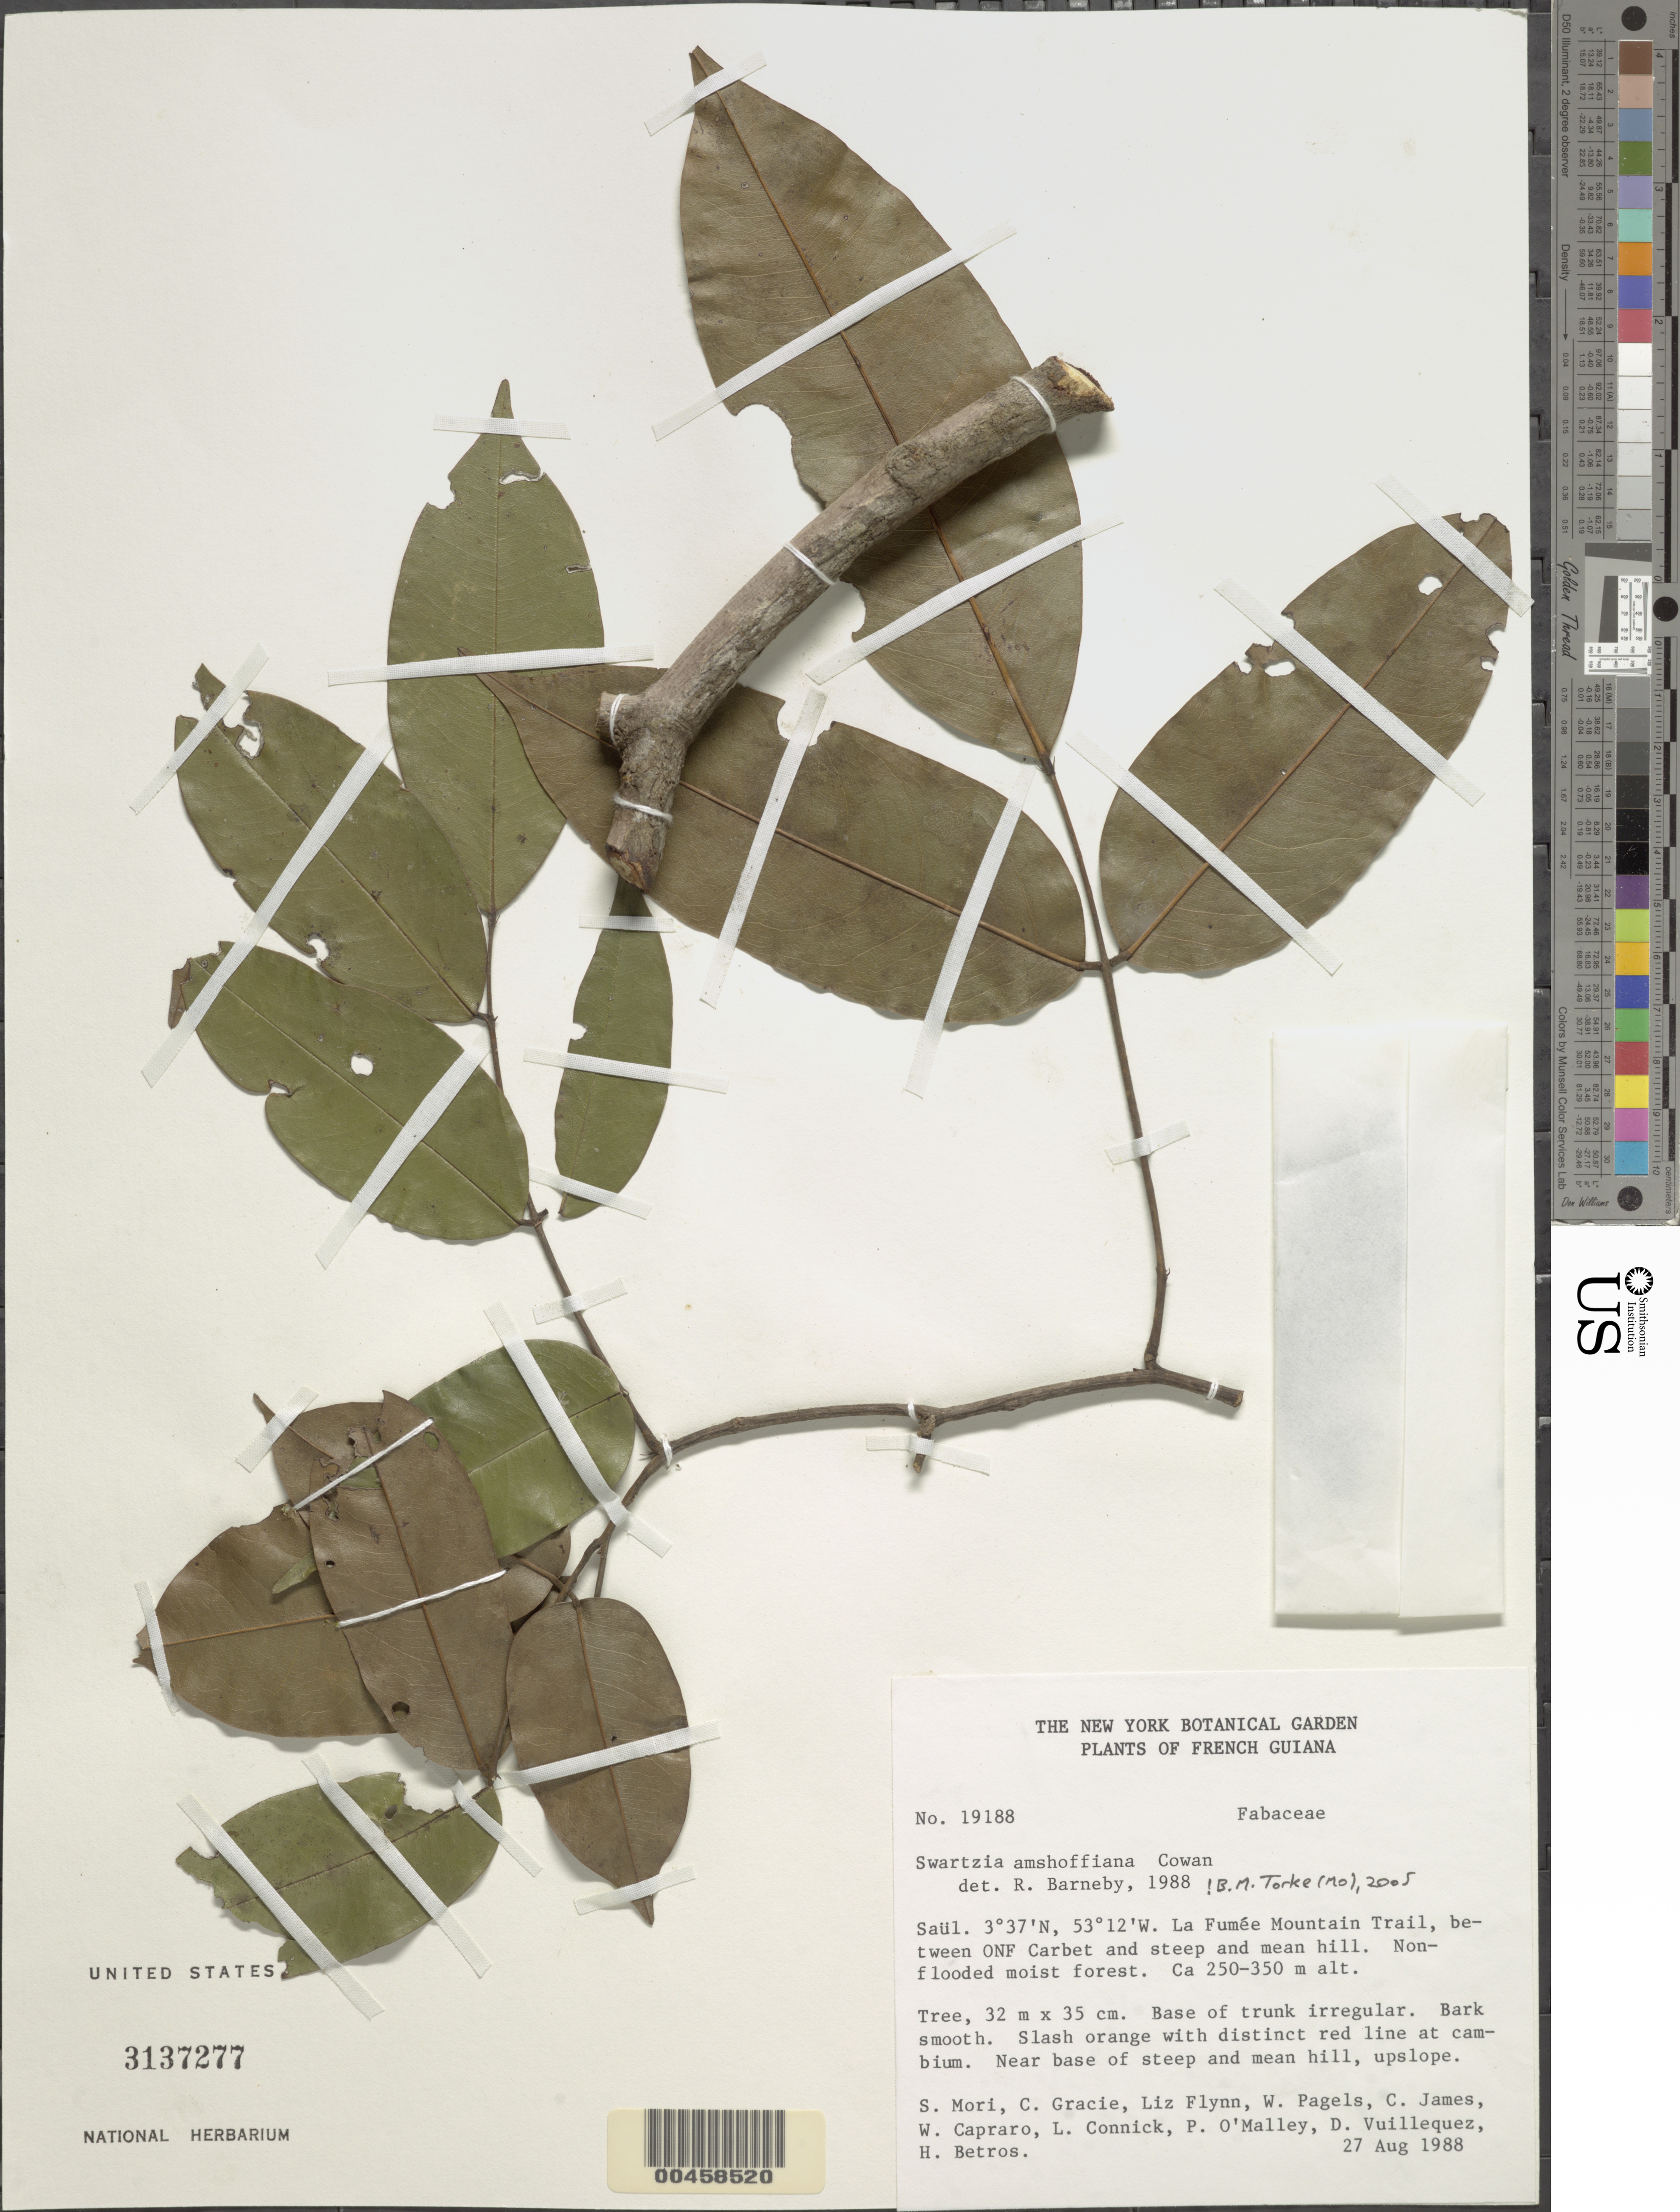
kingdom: Plantae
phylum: Tracheophyta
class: Magnoliopsida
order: Fabales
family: Fabaceae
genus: Swartzia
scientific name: Swartzia amshoffiana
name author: R.S. Cowan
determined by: Barneby, Rupert C., (NY)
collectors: S. Mori, C. A. Gracie, L. Flynn, W. Pagels, C. James, W. Capraro, L. Connick, P. O'Malley & P. O'Malley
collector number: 19188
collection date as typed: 27 Aug 1988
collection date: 1988-08-27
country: French Guiana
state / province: Saint-Laurent-du-Maroni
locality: Saul; la fumee mountain trail; between onf carbet and steep and mean hill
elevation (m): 250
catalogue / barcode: US 3137277